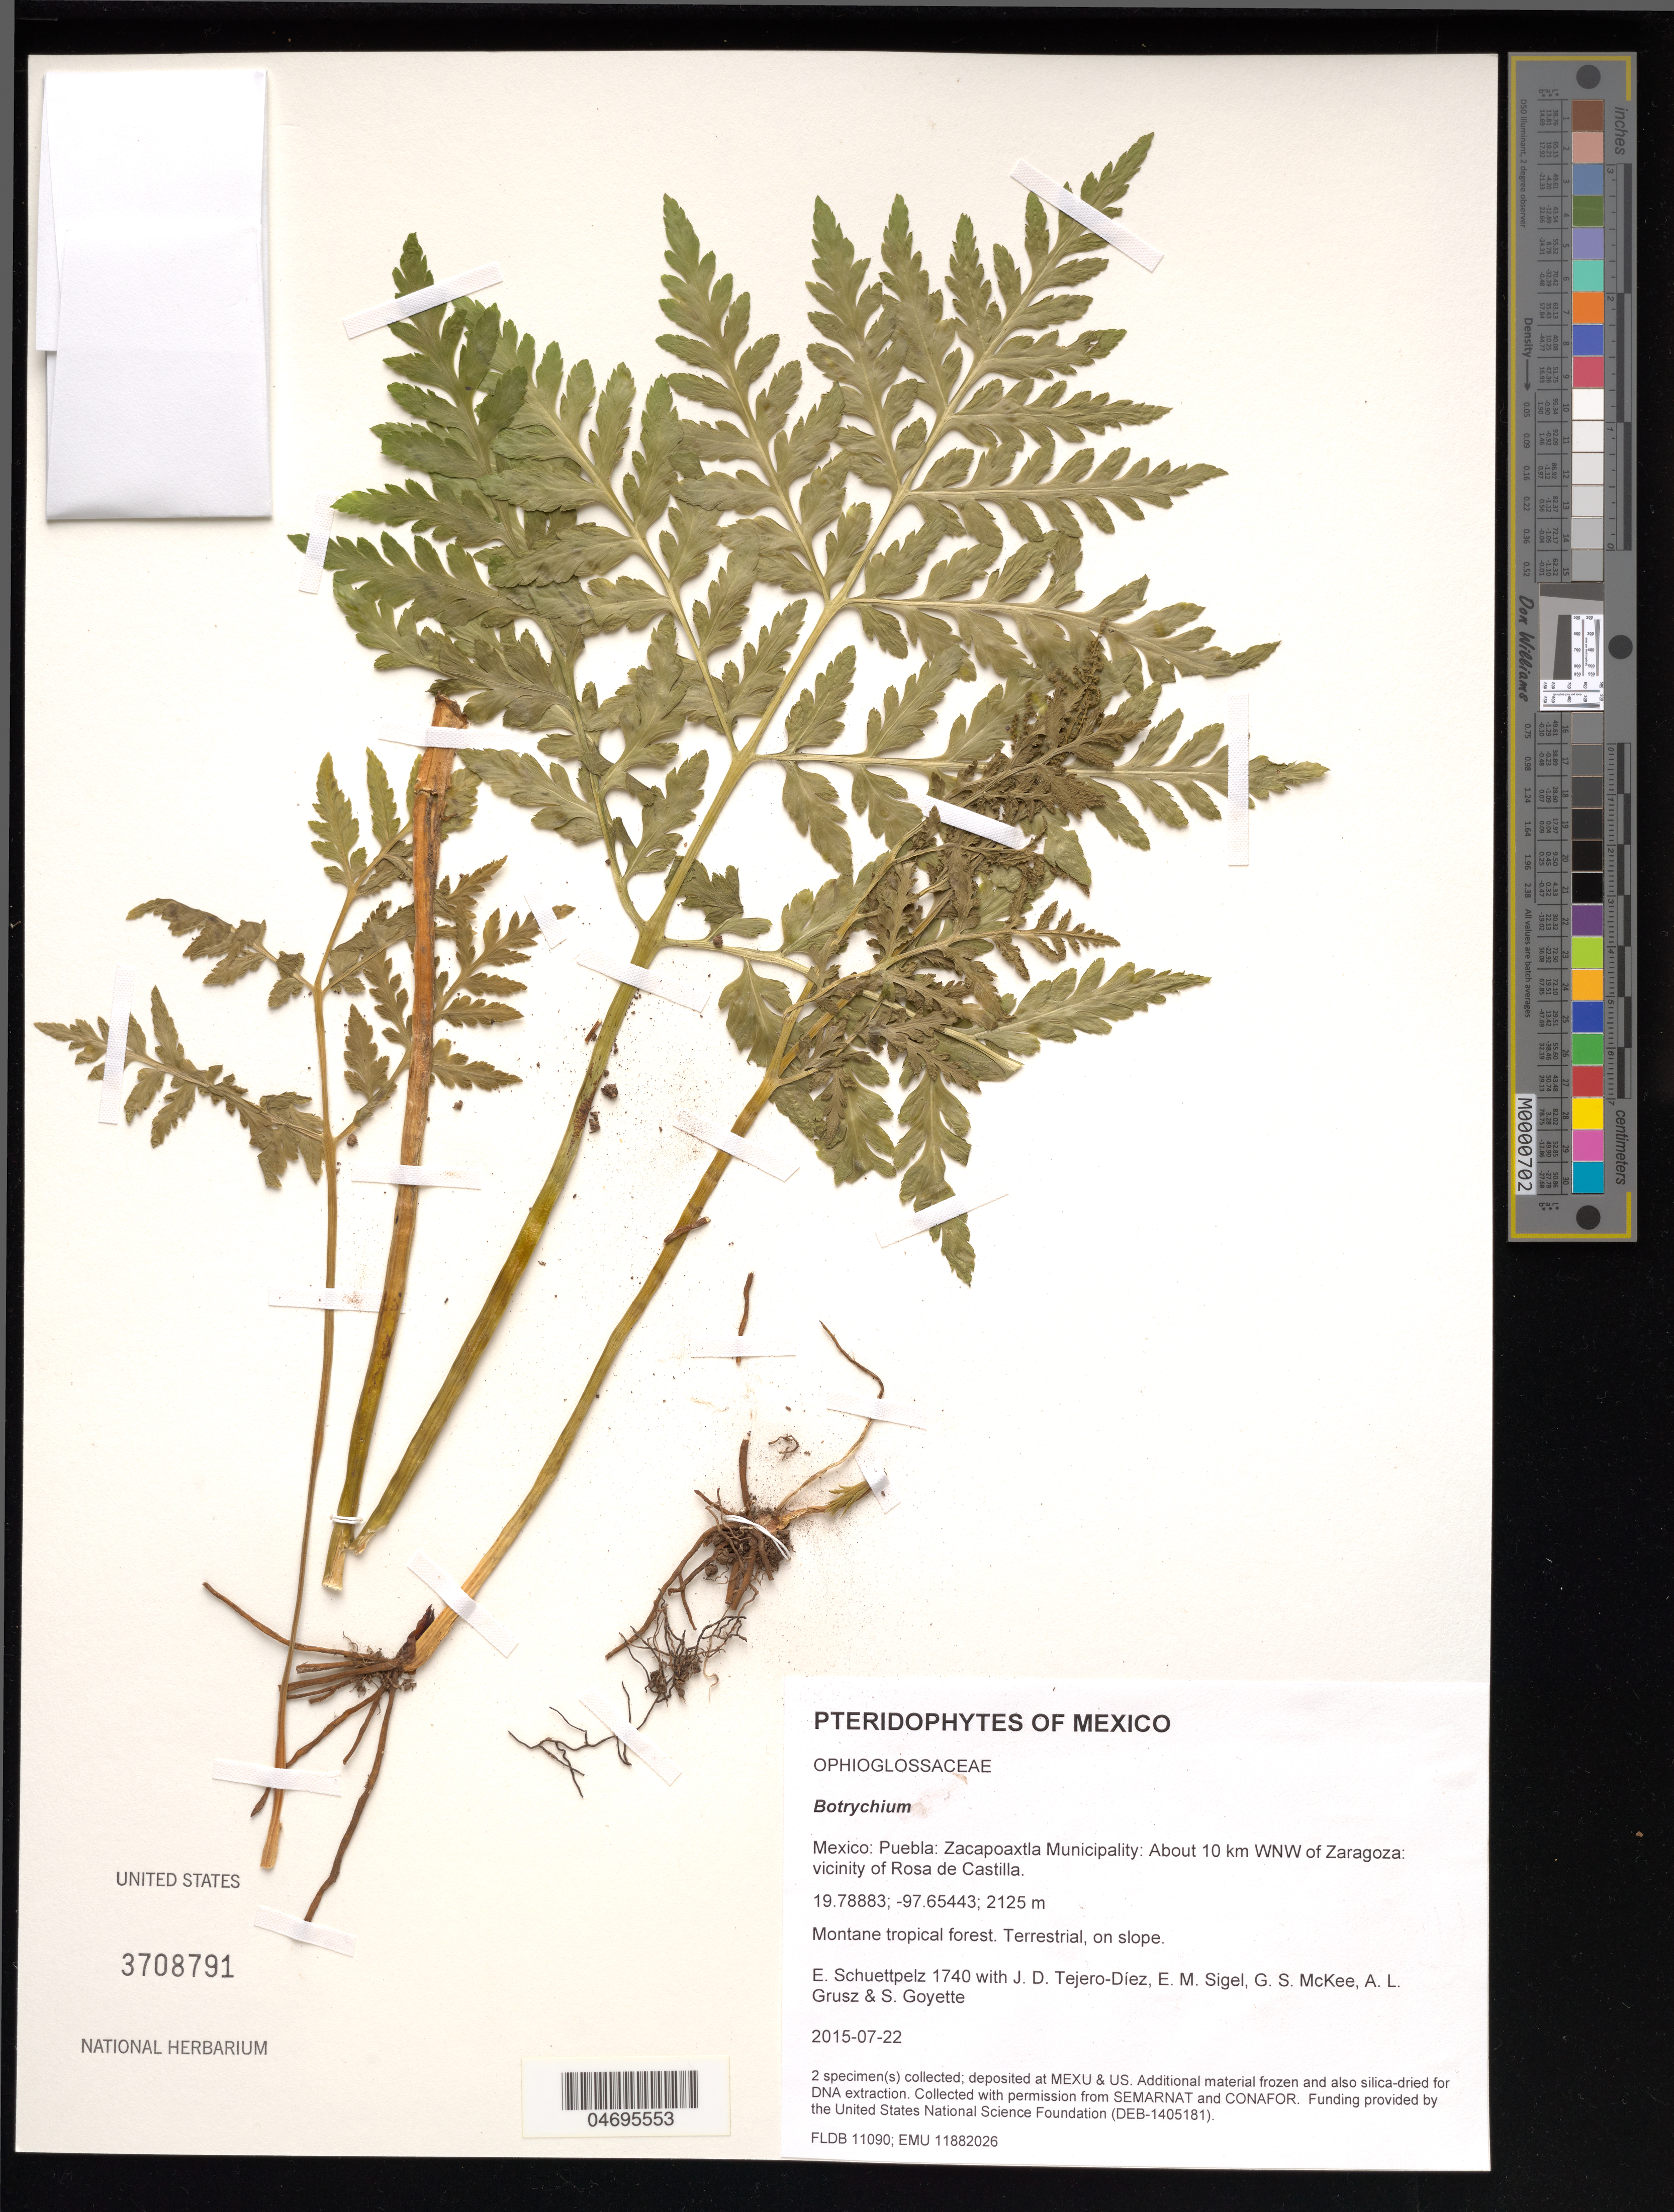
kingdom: Plantae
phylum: Tracheophyta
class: Polypodiopsida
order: Ophioglossales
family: Ophioglossaceae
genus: Botrychium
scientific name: Botrychium sp.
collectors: E. Schuettpelz, D. Tejero-Díez, E. M. Sigel, G. S. McKee & A. Grusz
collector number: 1740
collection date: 2015-07-22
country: Mexico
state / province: Puebla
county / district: Zacapoaxtla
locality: About 10 km WNW of Zaragoza: vicinity of Rosa de Castilla.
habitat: Montane tropical forest.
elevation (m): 2125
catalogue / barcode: US 3708791